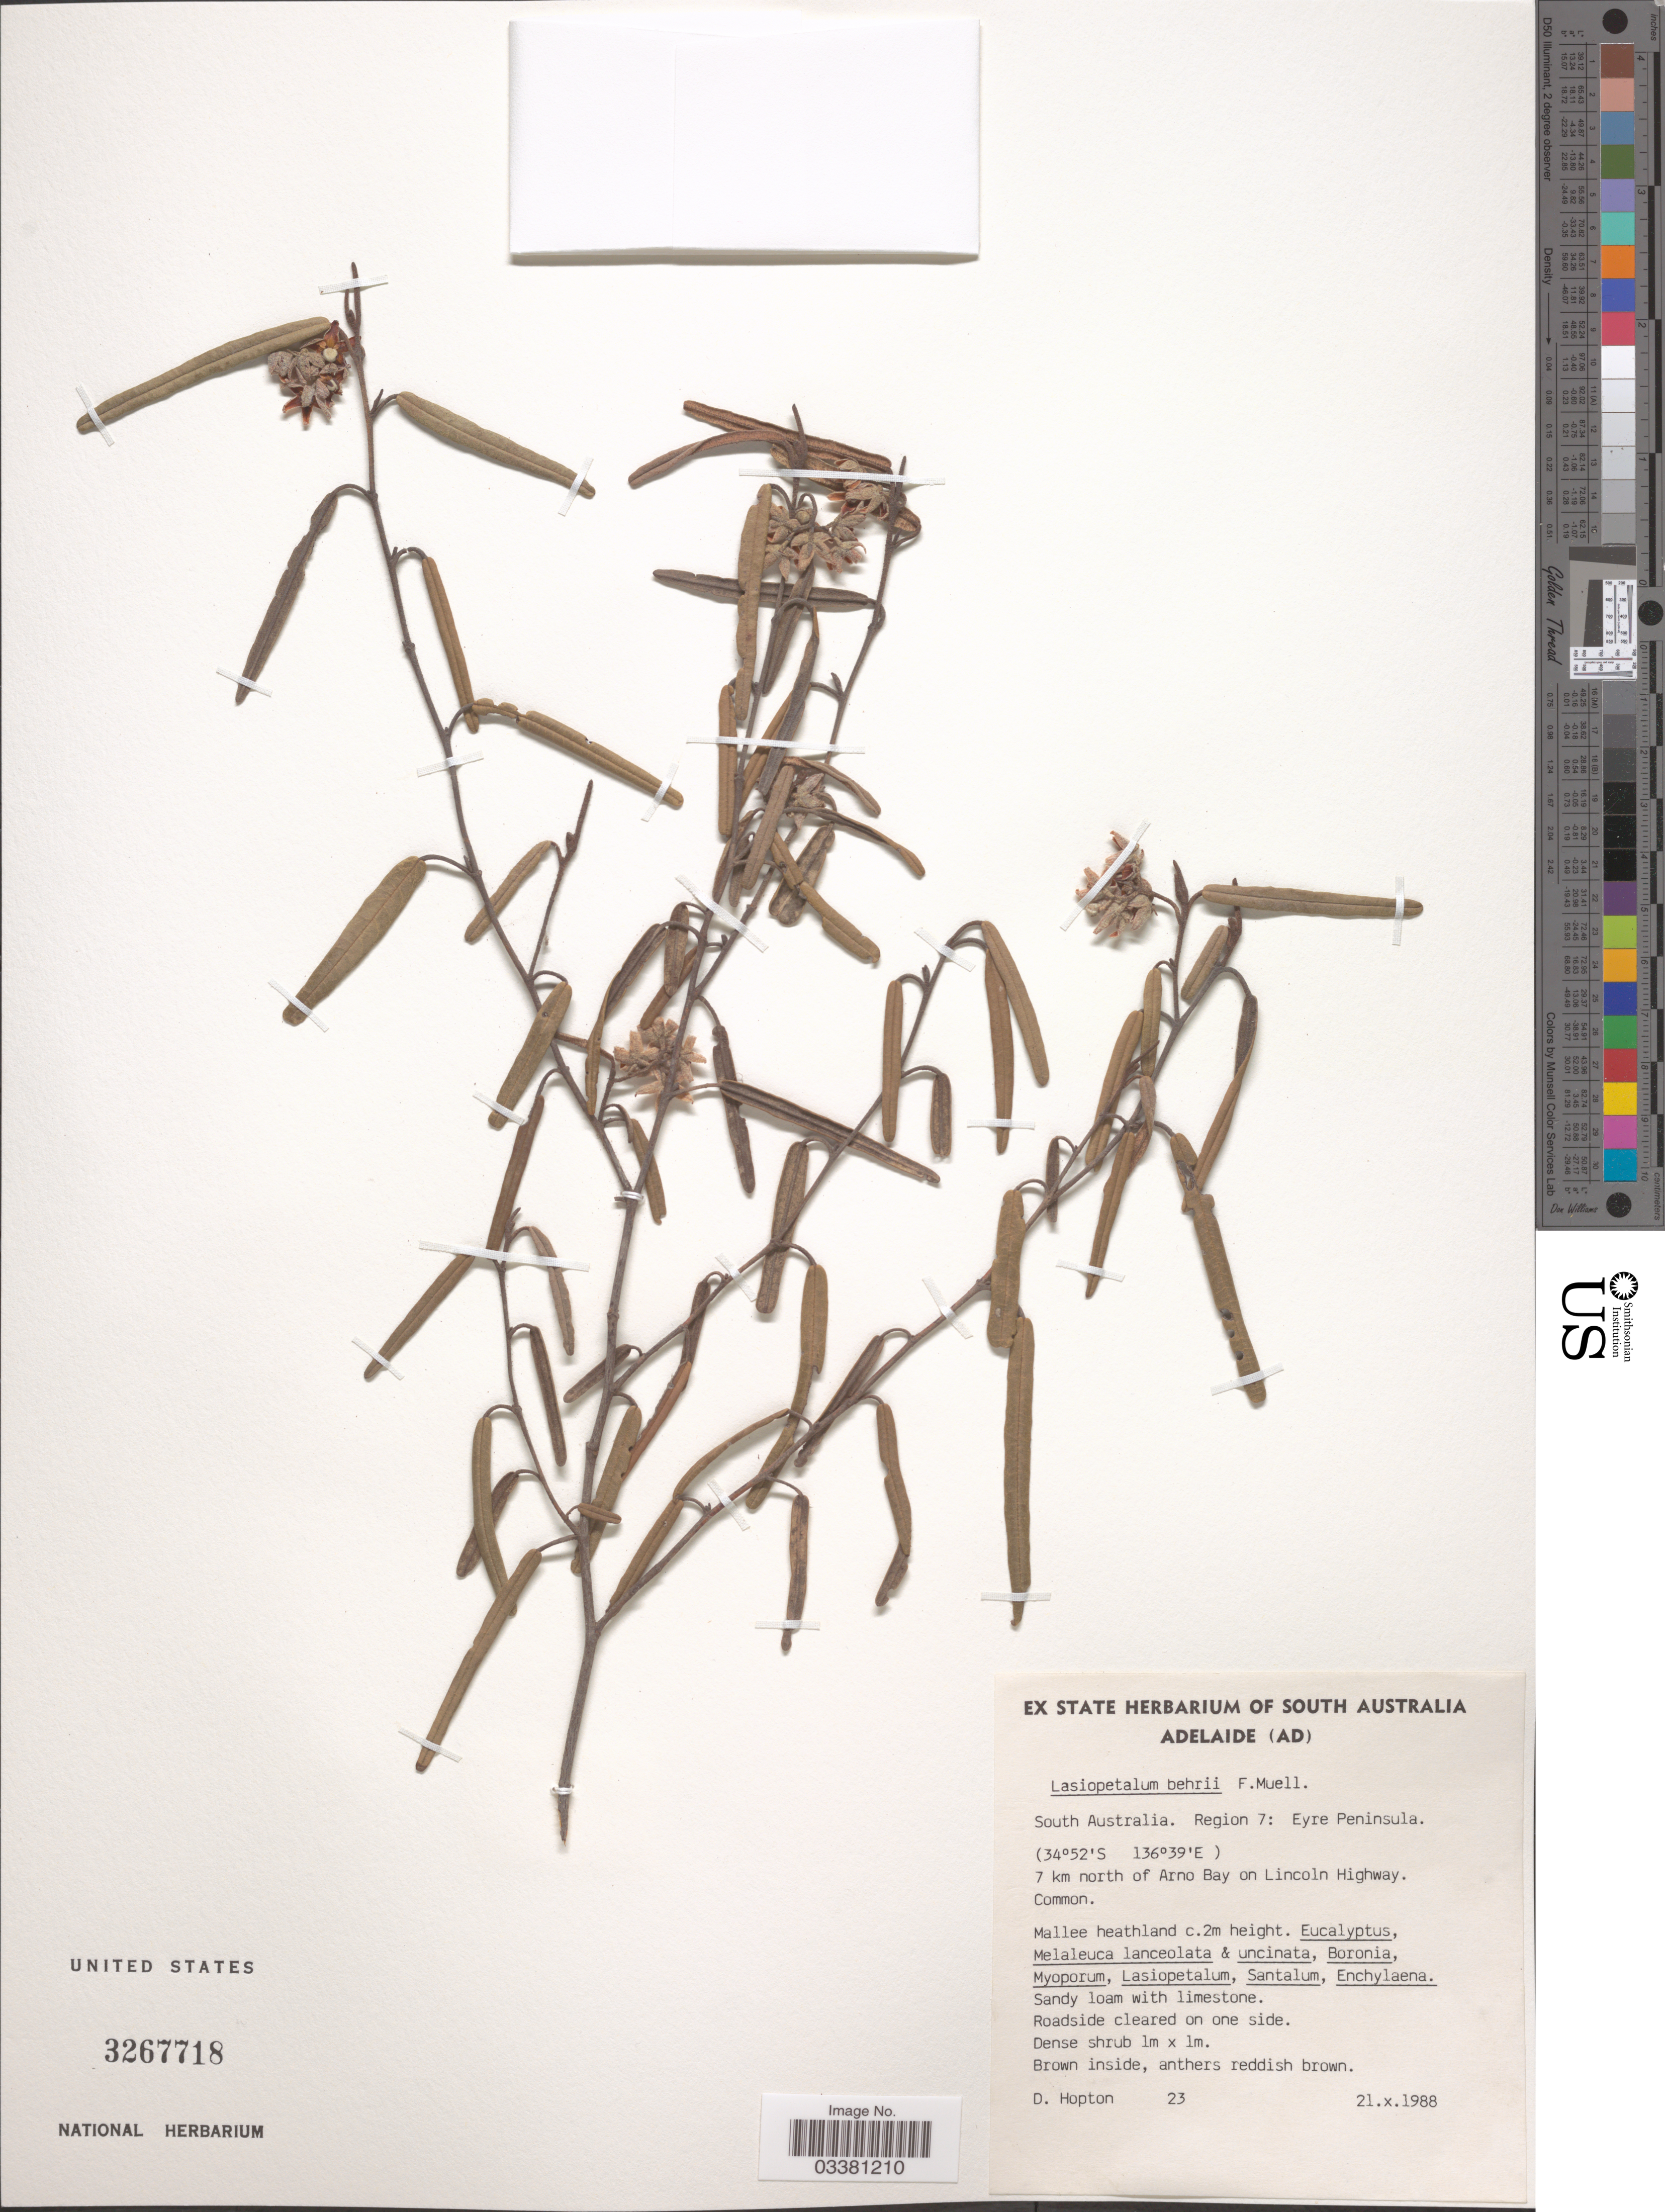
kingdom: Plantae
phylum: Tracheophyta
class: Magnoliopsida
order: Malvales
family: Malvaceae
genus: Lasiopetalum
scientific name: Lasiopetalum behrii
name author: F. Muell.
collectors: D. Hopton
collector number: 23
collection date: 1988-10-21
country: Australia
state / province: South Australia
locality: Region 7: Eyre Peninsula. 7 km north of Arno Bay on Lincoln Highway.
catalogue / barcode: US 3267718